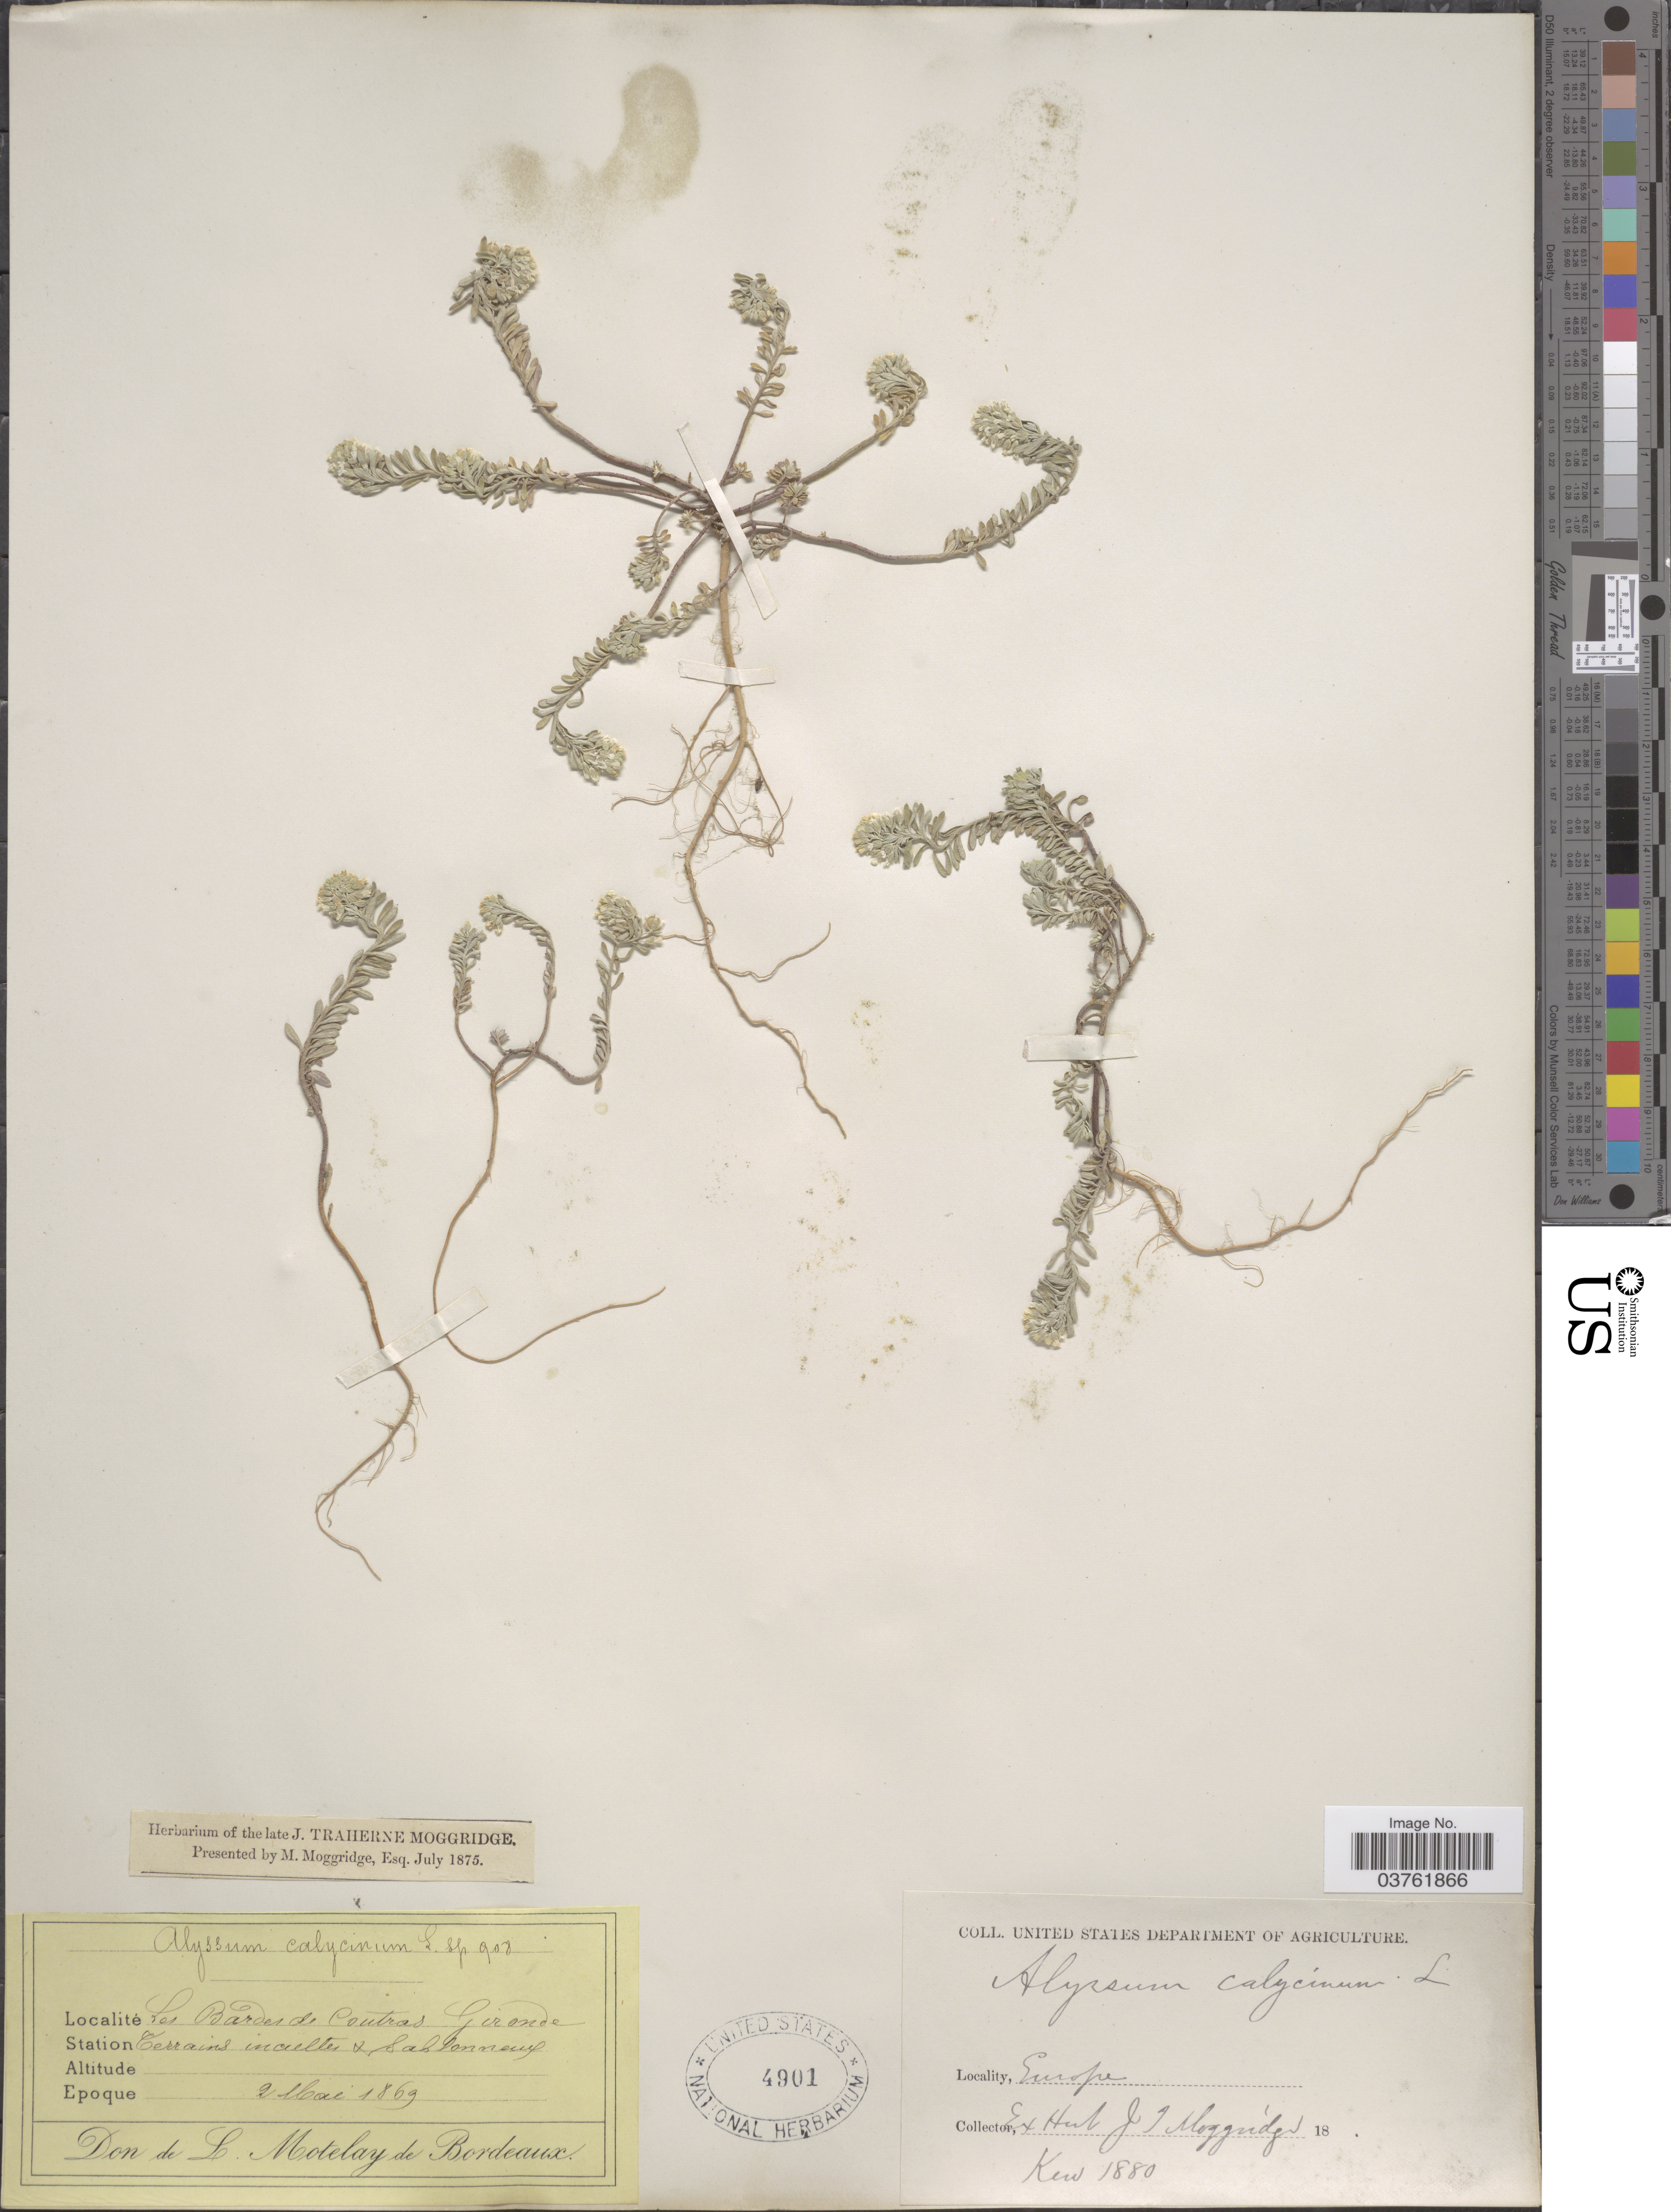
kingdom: Plantae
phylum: Tracheophyta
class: Magnoliopsida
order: Brassicales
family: Brassicaceae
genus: Alyssum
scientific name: Alyssum calycinum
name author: L.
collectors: L. Motelay & Bordeaux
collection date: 1869-05-02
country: France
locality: Las Bordes de Coutras Gironde [interpreted]. Station Terrains incultes & sablonneux. Europe.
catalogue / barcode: US 4901